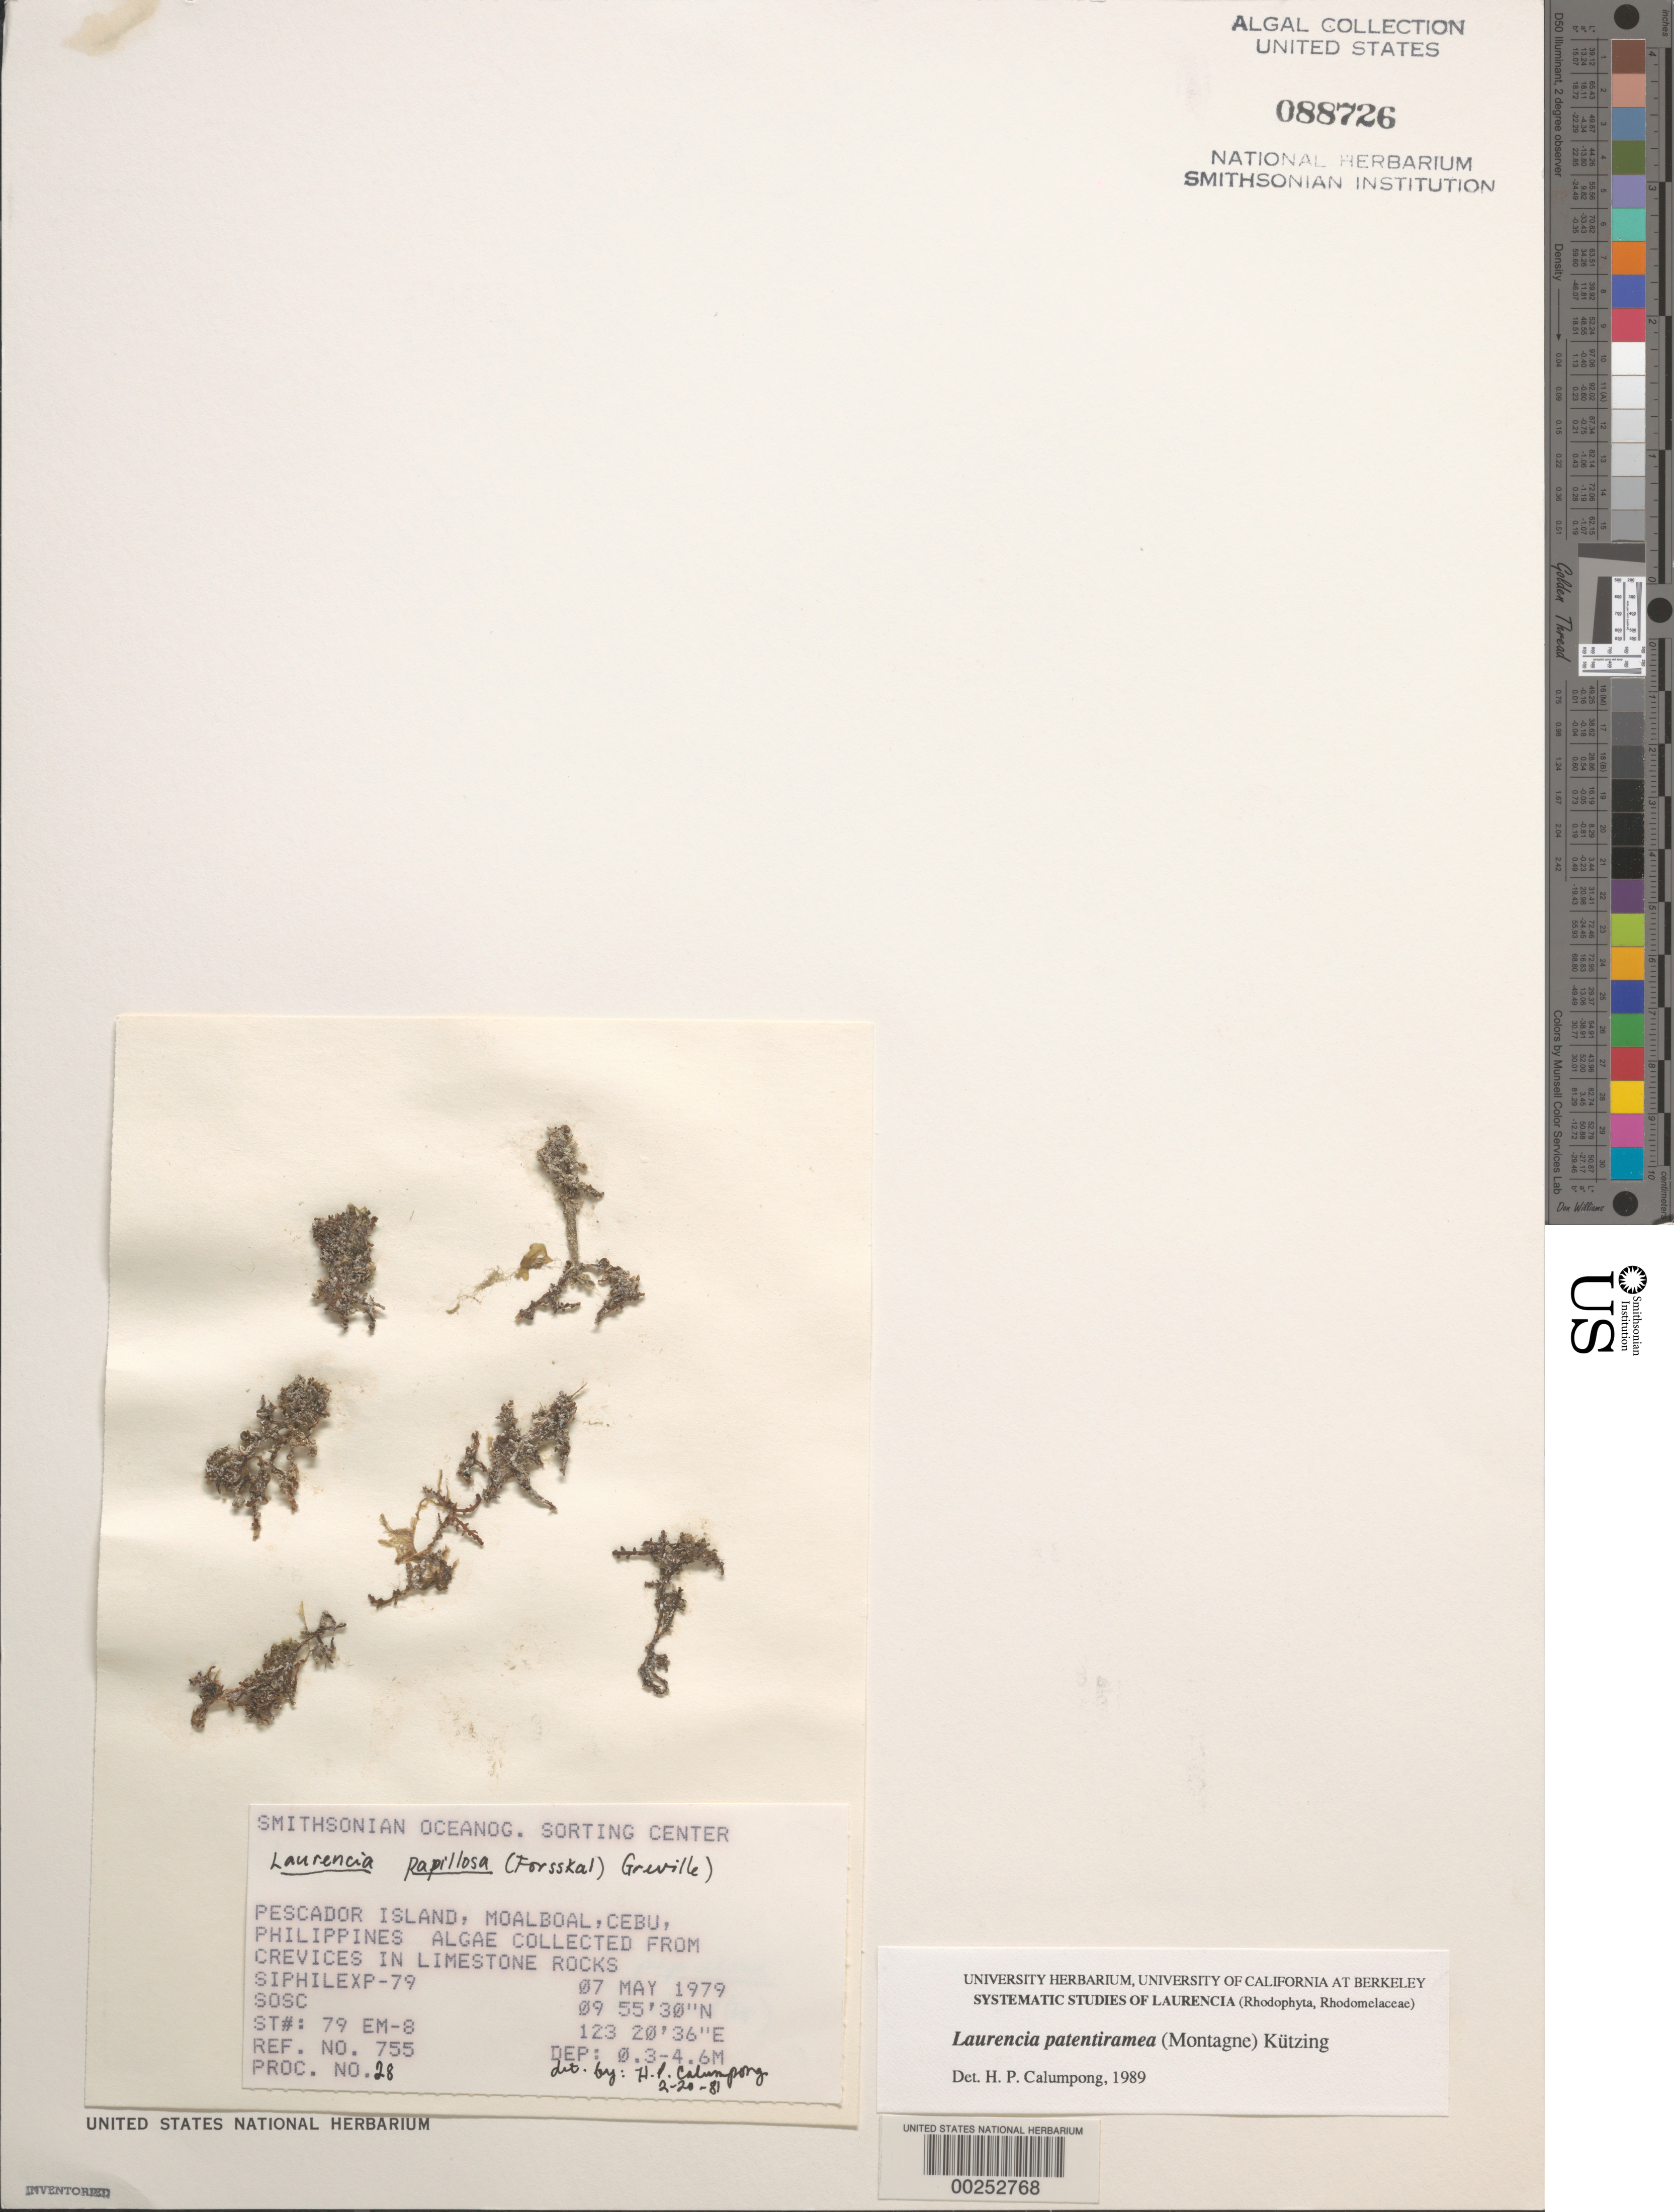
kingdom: Plantae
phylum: Rhodophyta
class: Florideophyceae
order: Ceramiales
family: Rhodomelaceae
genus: Palisada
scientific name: Palisada patentiramea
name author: (Mont.) Cassano et al.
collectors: SOSC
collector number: Station 79 Em-8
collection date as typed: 07 May 1979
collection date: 1979-05-07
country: Philippines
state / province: Central Visayas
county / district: Cebu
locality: Pescador island, moalboal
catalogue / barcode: US 88726